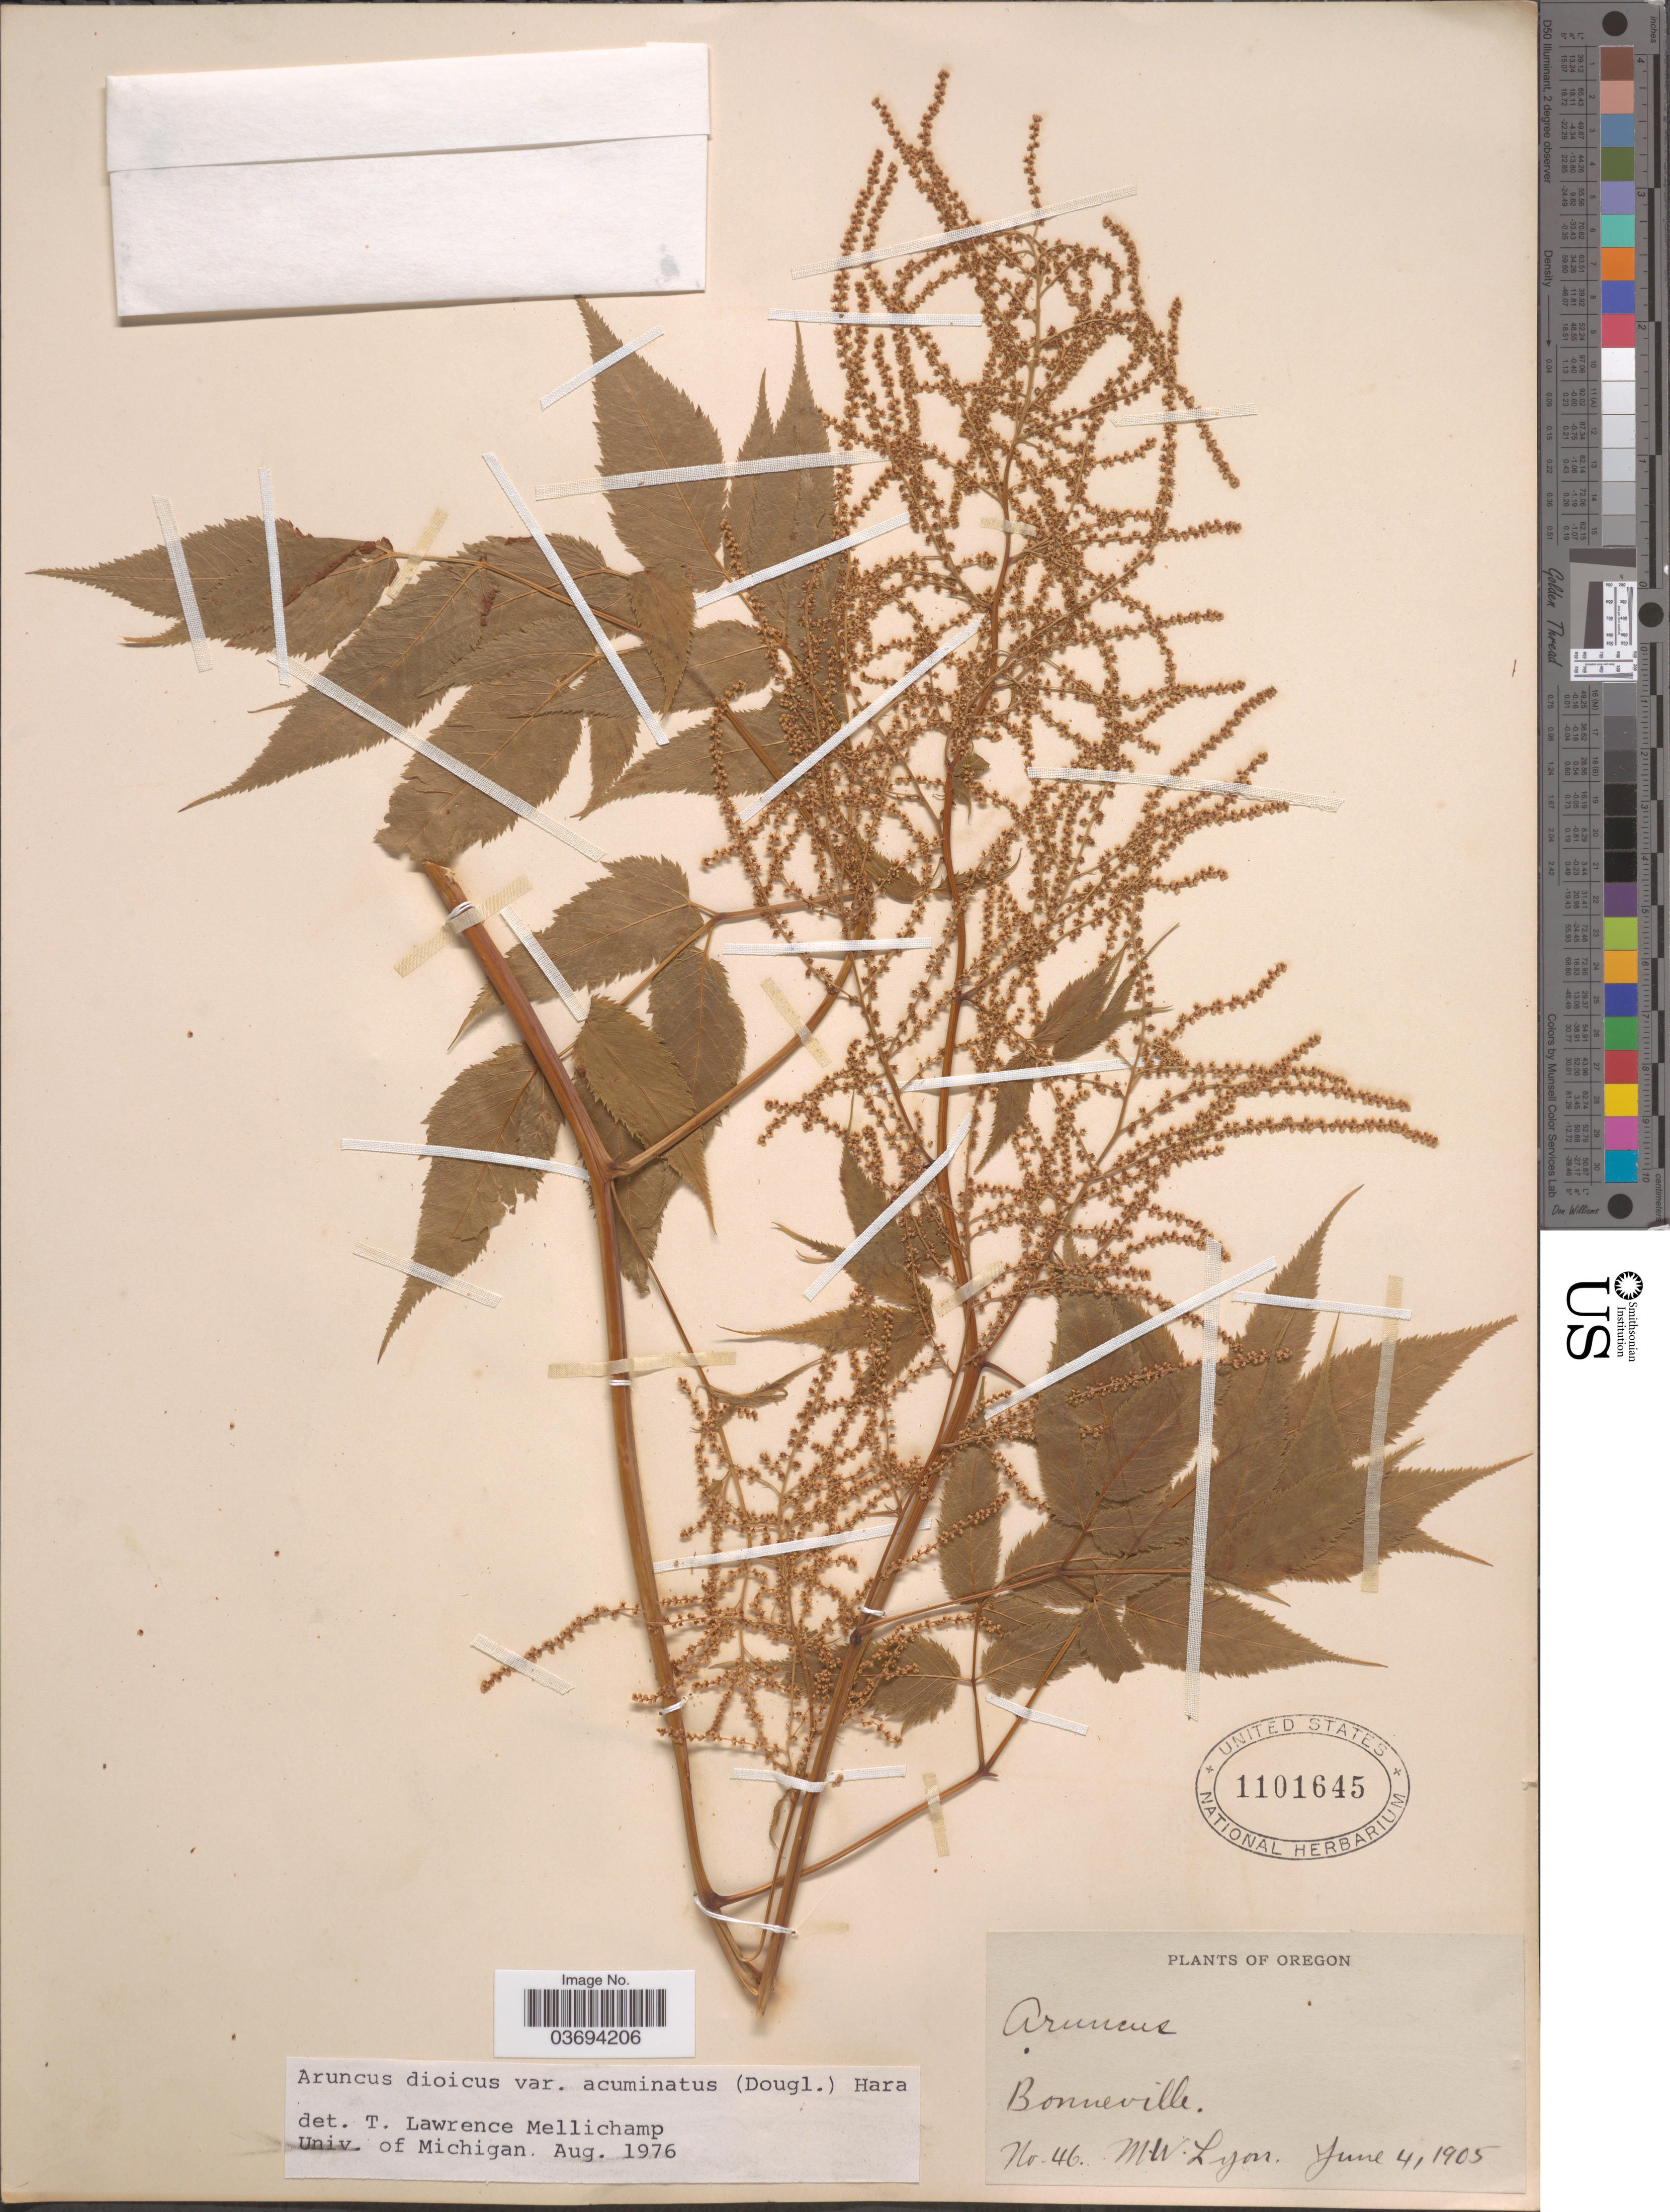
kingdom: Plantae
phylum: Tracheophyta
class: Magnoliopsida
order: Rosales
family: Rosaceae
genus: Aruncus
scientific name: Aruncus dioicus var. acuminatus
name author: (Rydb.) H. Hara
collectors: M. W. Lyon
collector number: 46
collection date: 1905-06-04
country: United States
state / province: Oregon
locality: Bonneville.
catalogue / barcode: US 1101645